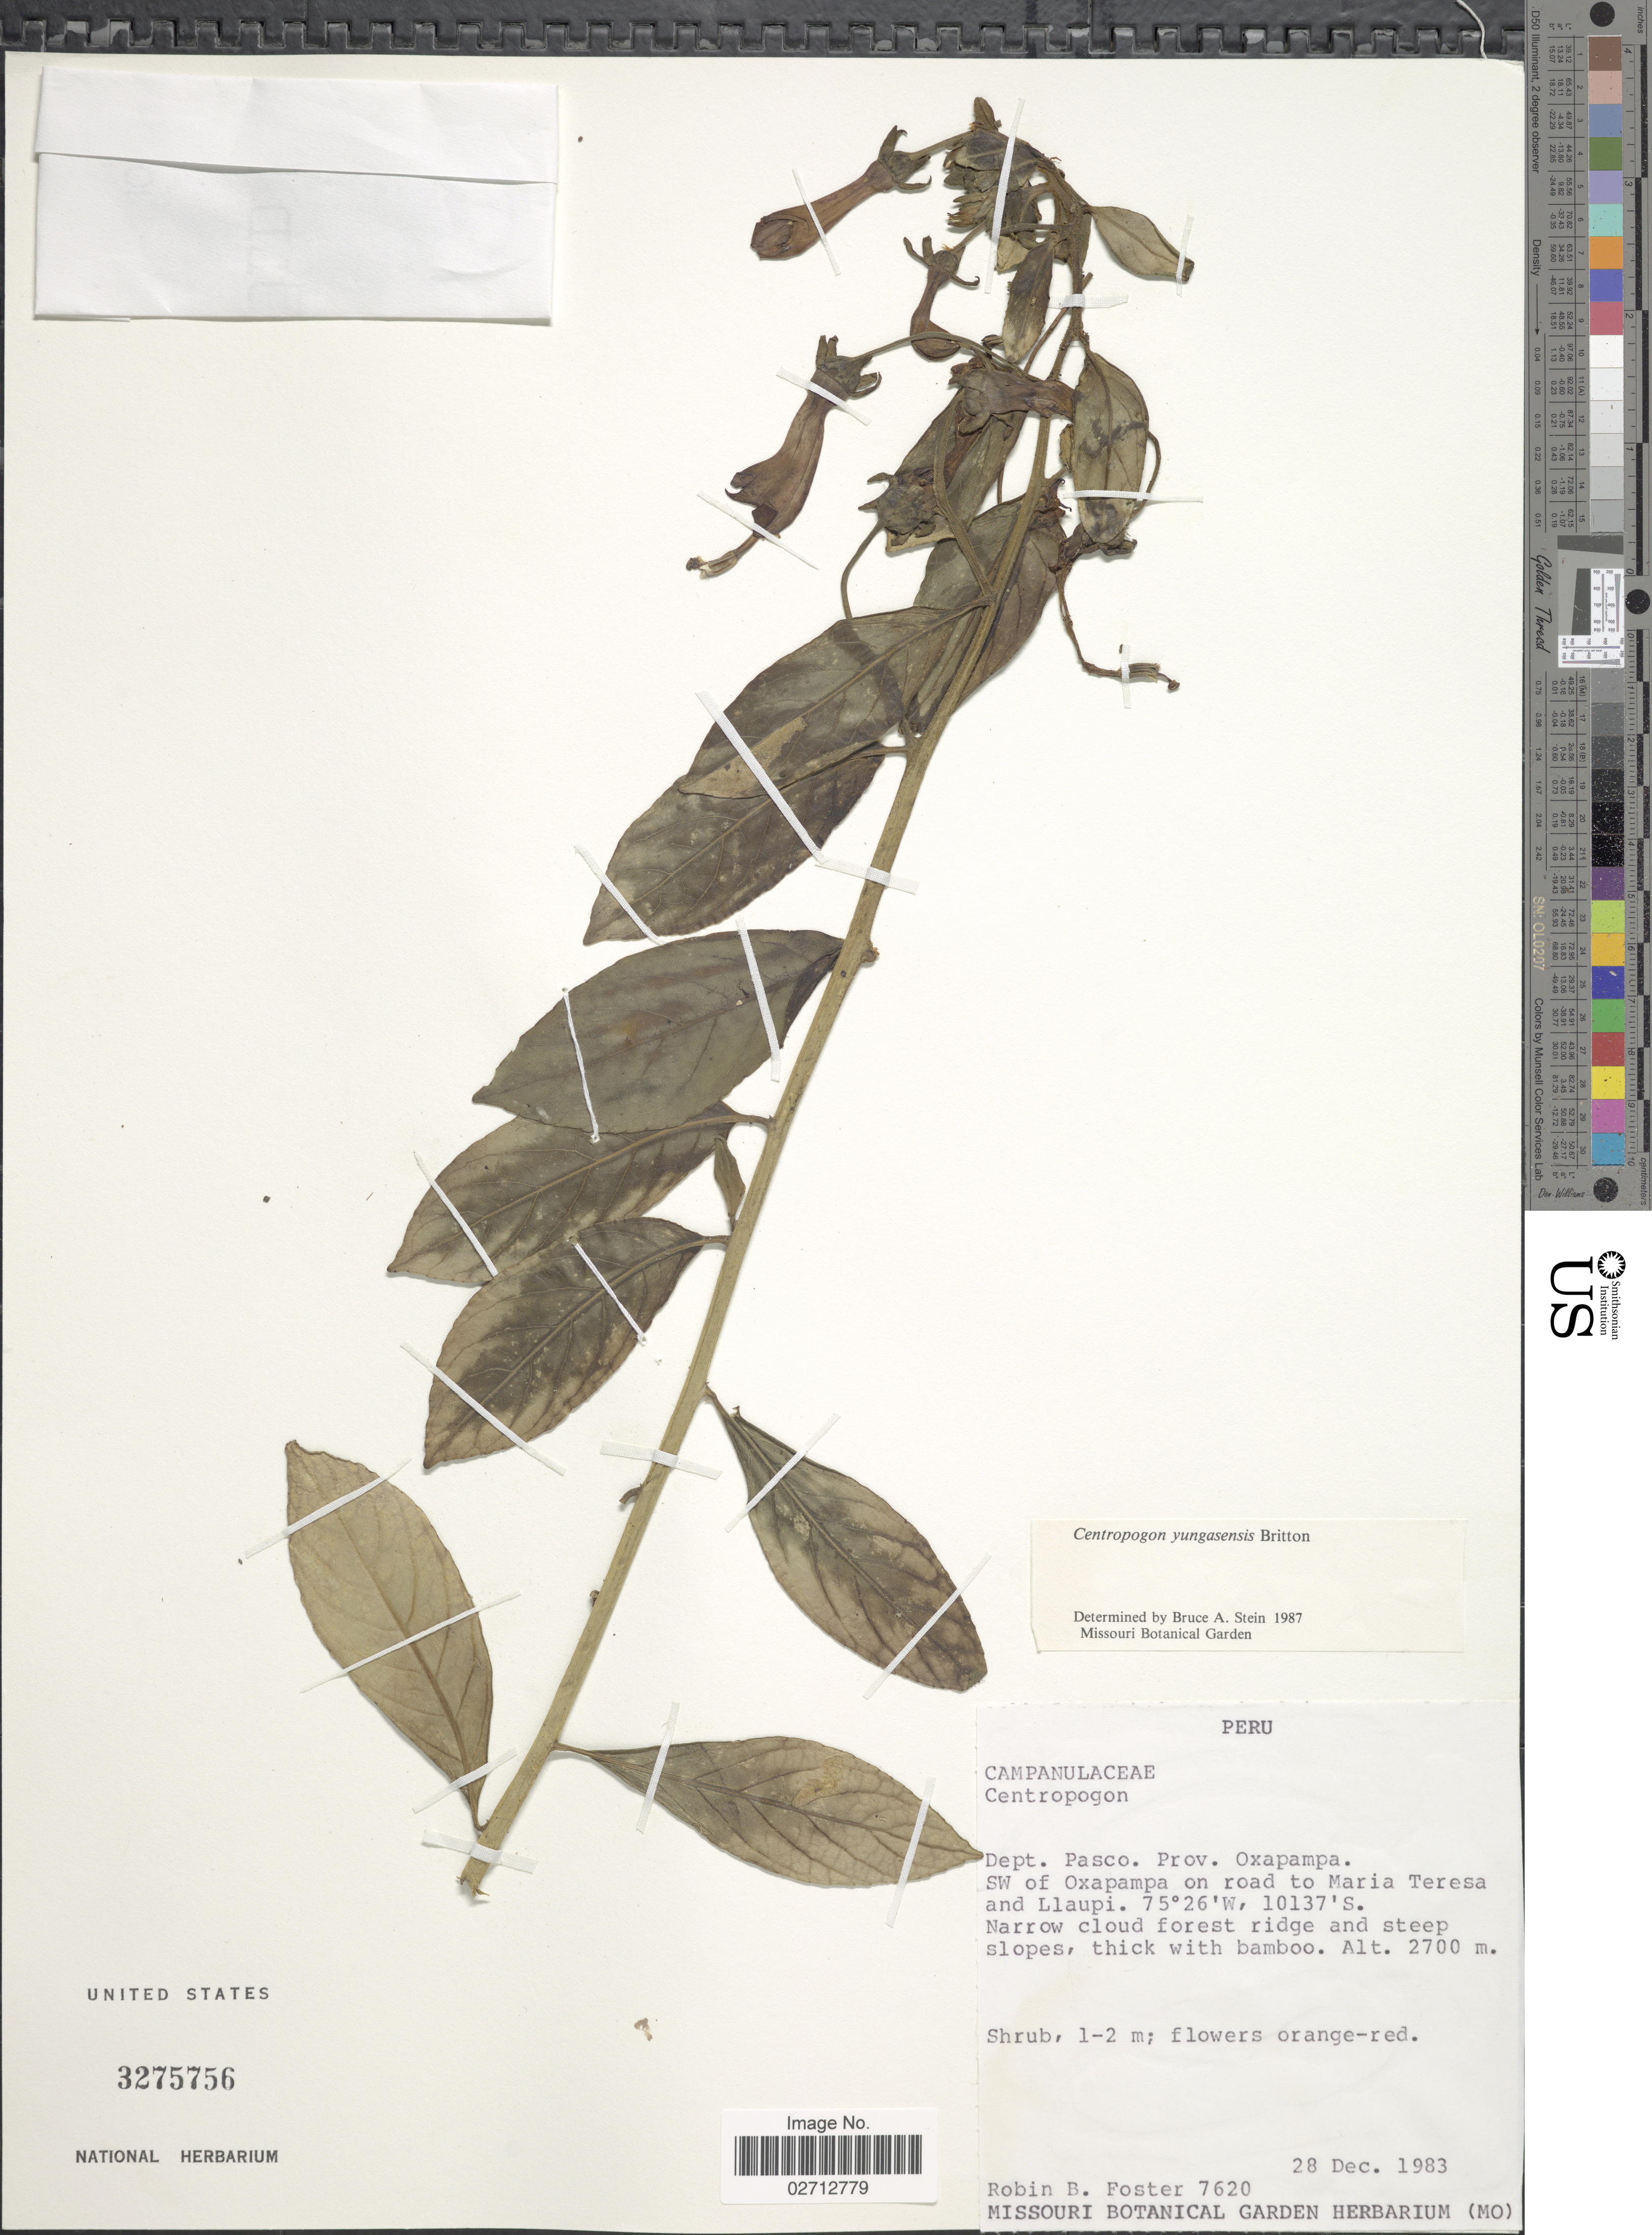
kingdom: Plantae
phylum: Tracheophyta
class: Magnoliopsida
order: Asterales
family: Campanulaceae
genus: Centropogon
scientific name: Centropogon yungasensis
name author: Britton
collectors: R. B. Foster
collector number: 7620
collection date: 1983-12-28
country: Peru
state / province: Pasco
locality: Prov. Oxapampa. SW of Oxapampa on road to Maria Teresa and Llaupi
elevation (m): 2700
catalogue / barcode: US 3275756